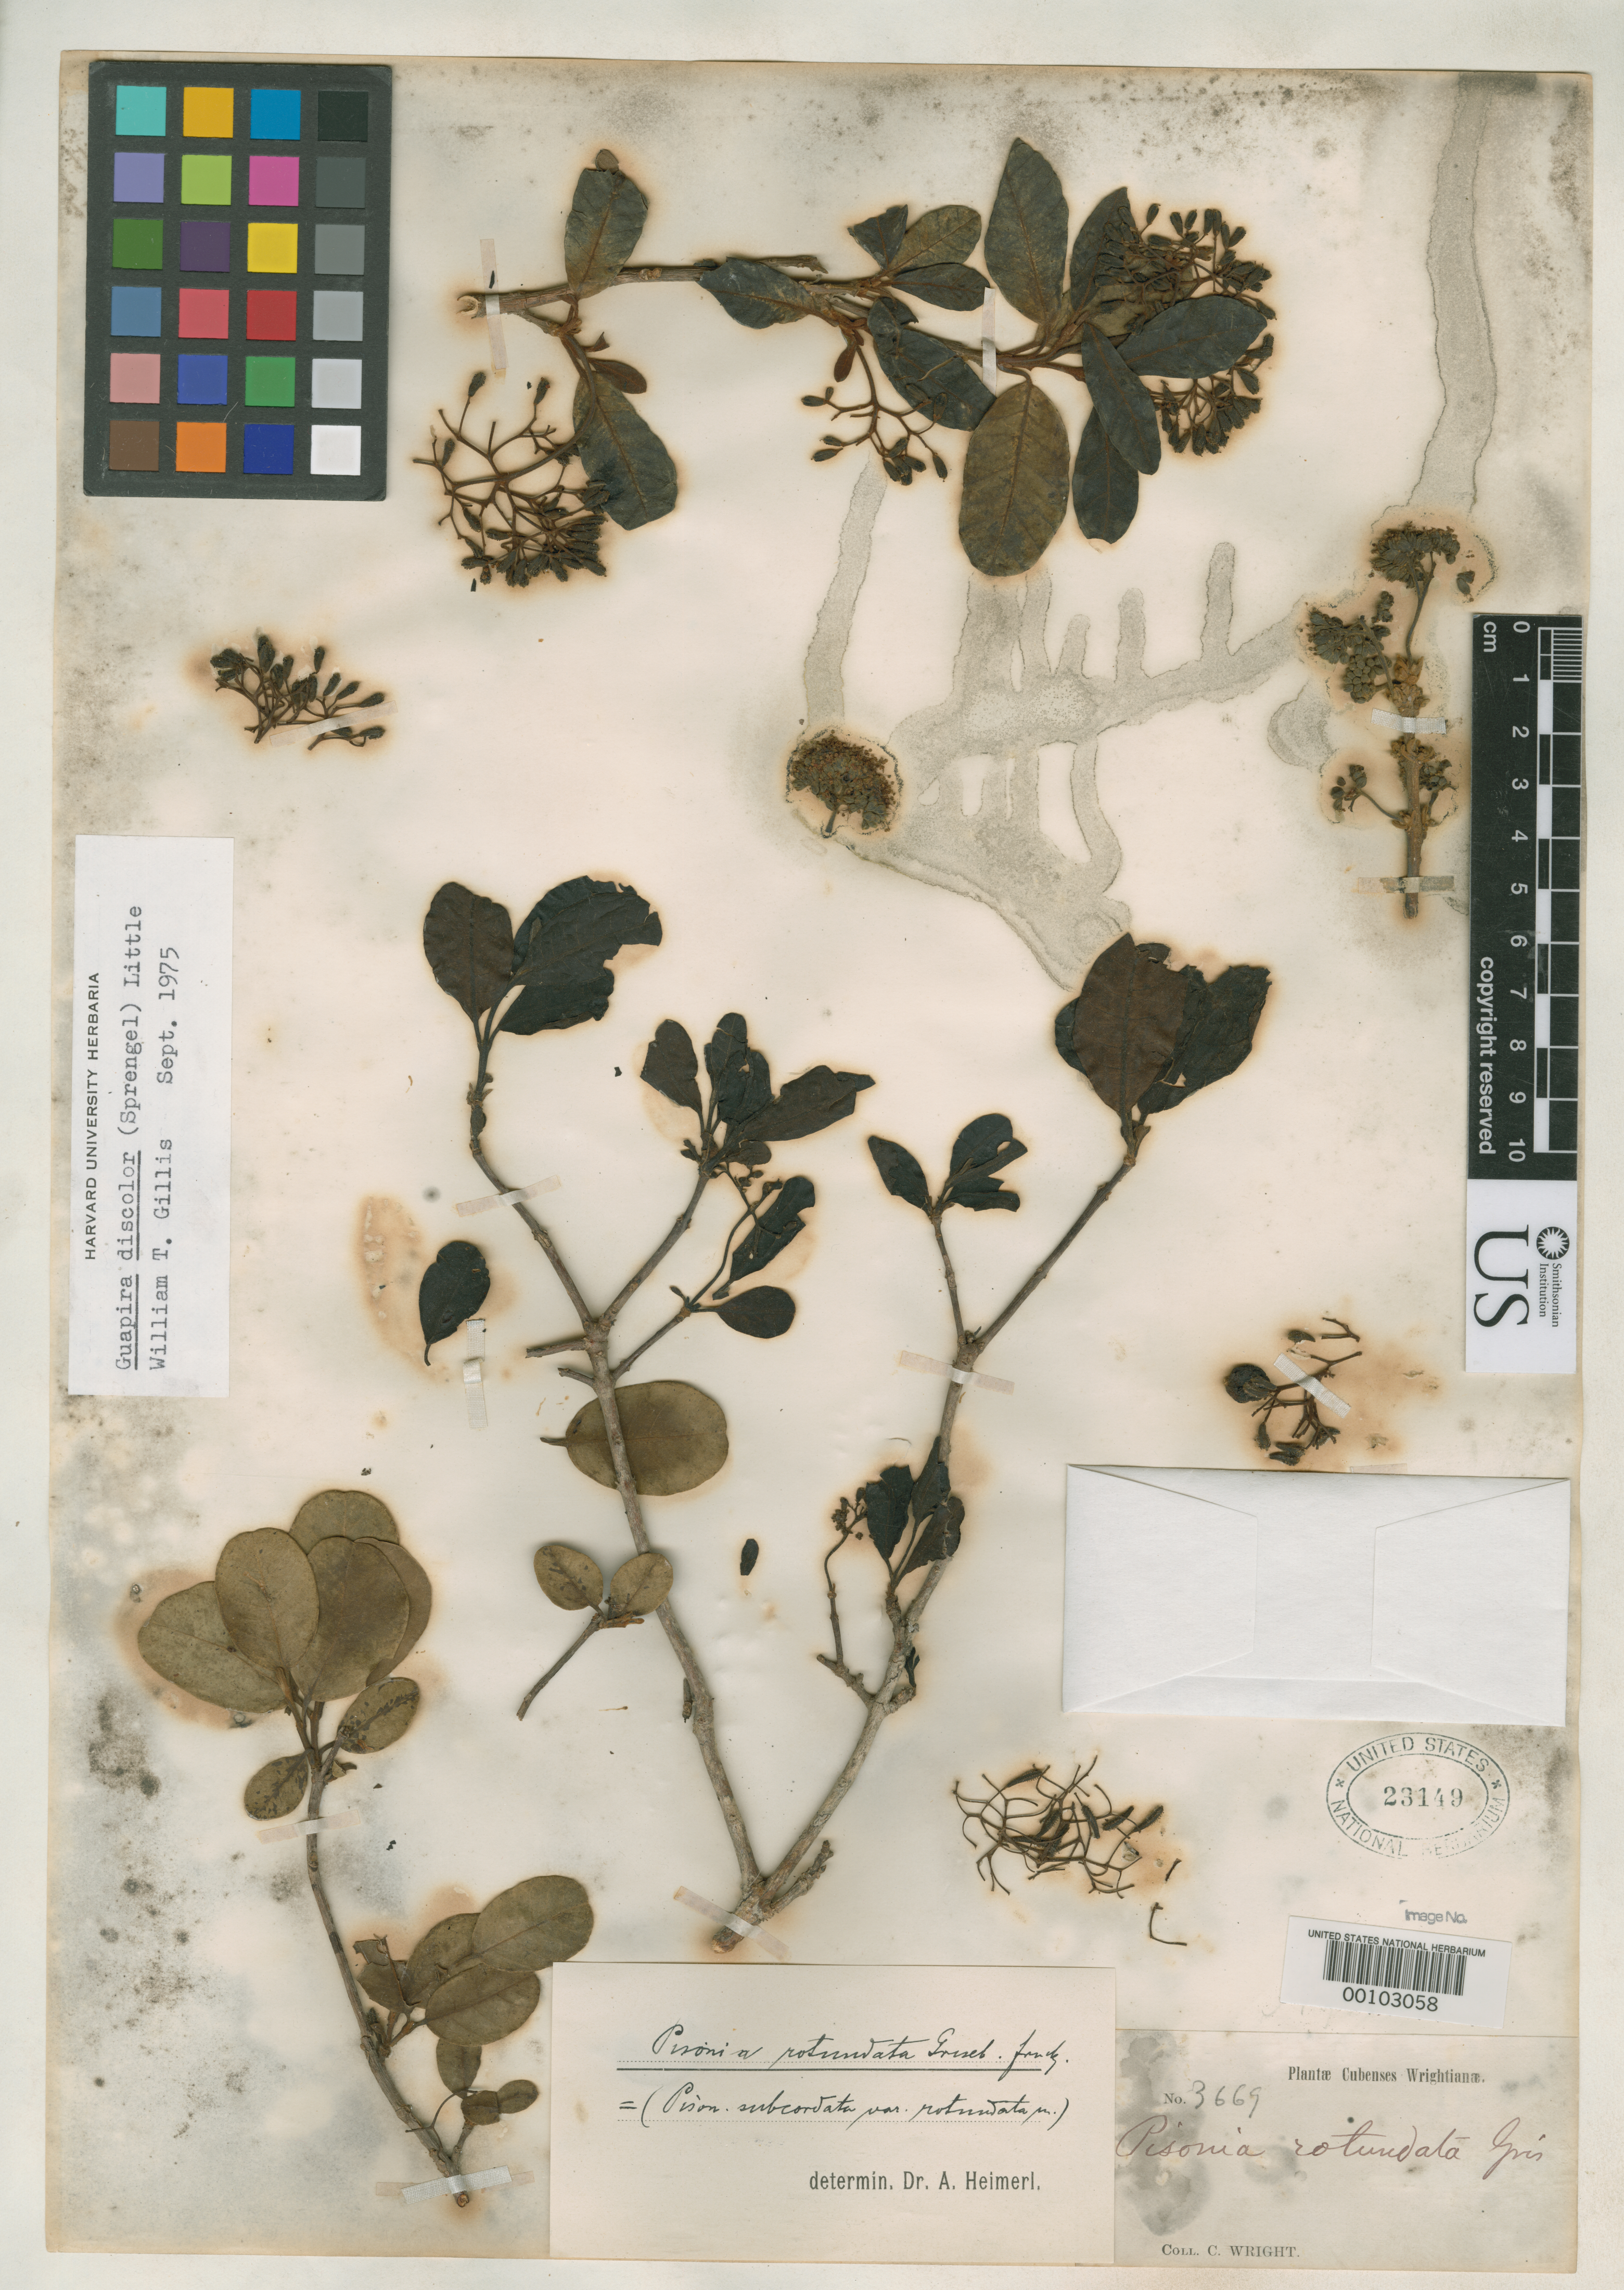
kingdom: Plantae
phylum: Tracheophyta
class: Magnoliopsida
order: Caryophyllales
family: Nyctaginaceae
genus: Pisonia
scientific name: Pisonia rotundata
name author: Griseb.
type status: Possible Type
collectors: C. Wright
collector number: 3669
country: Cuba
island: Greater Antilles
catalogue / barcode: US 23149